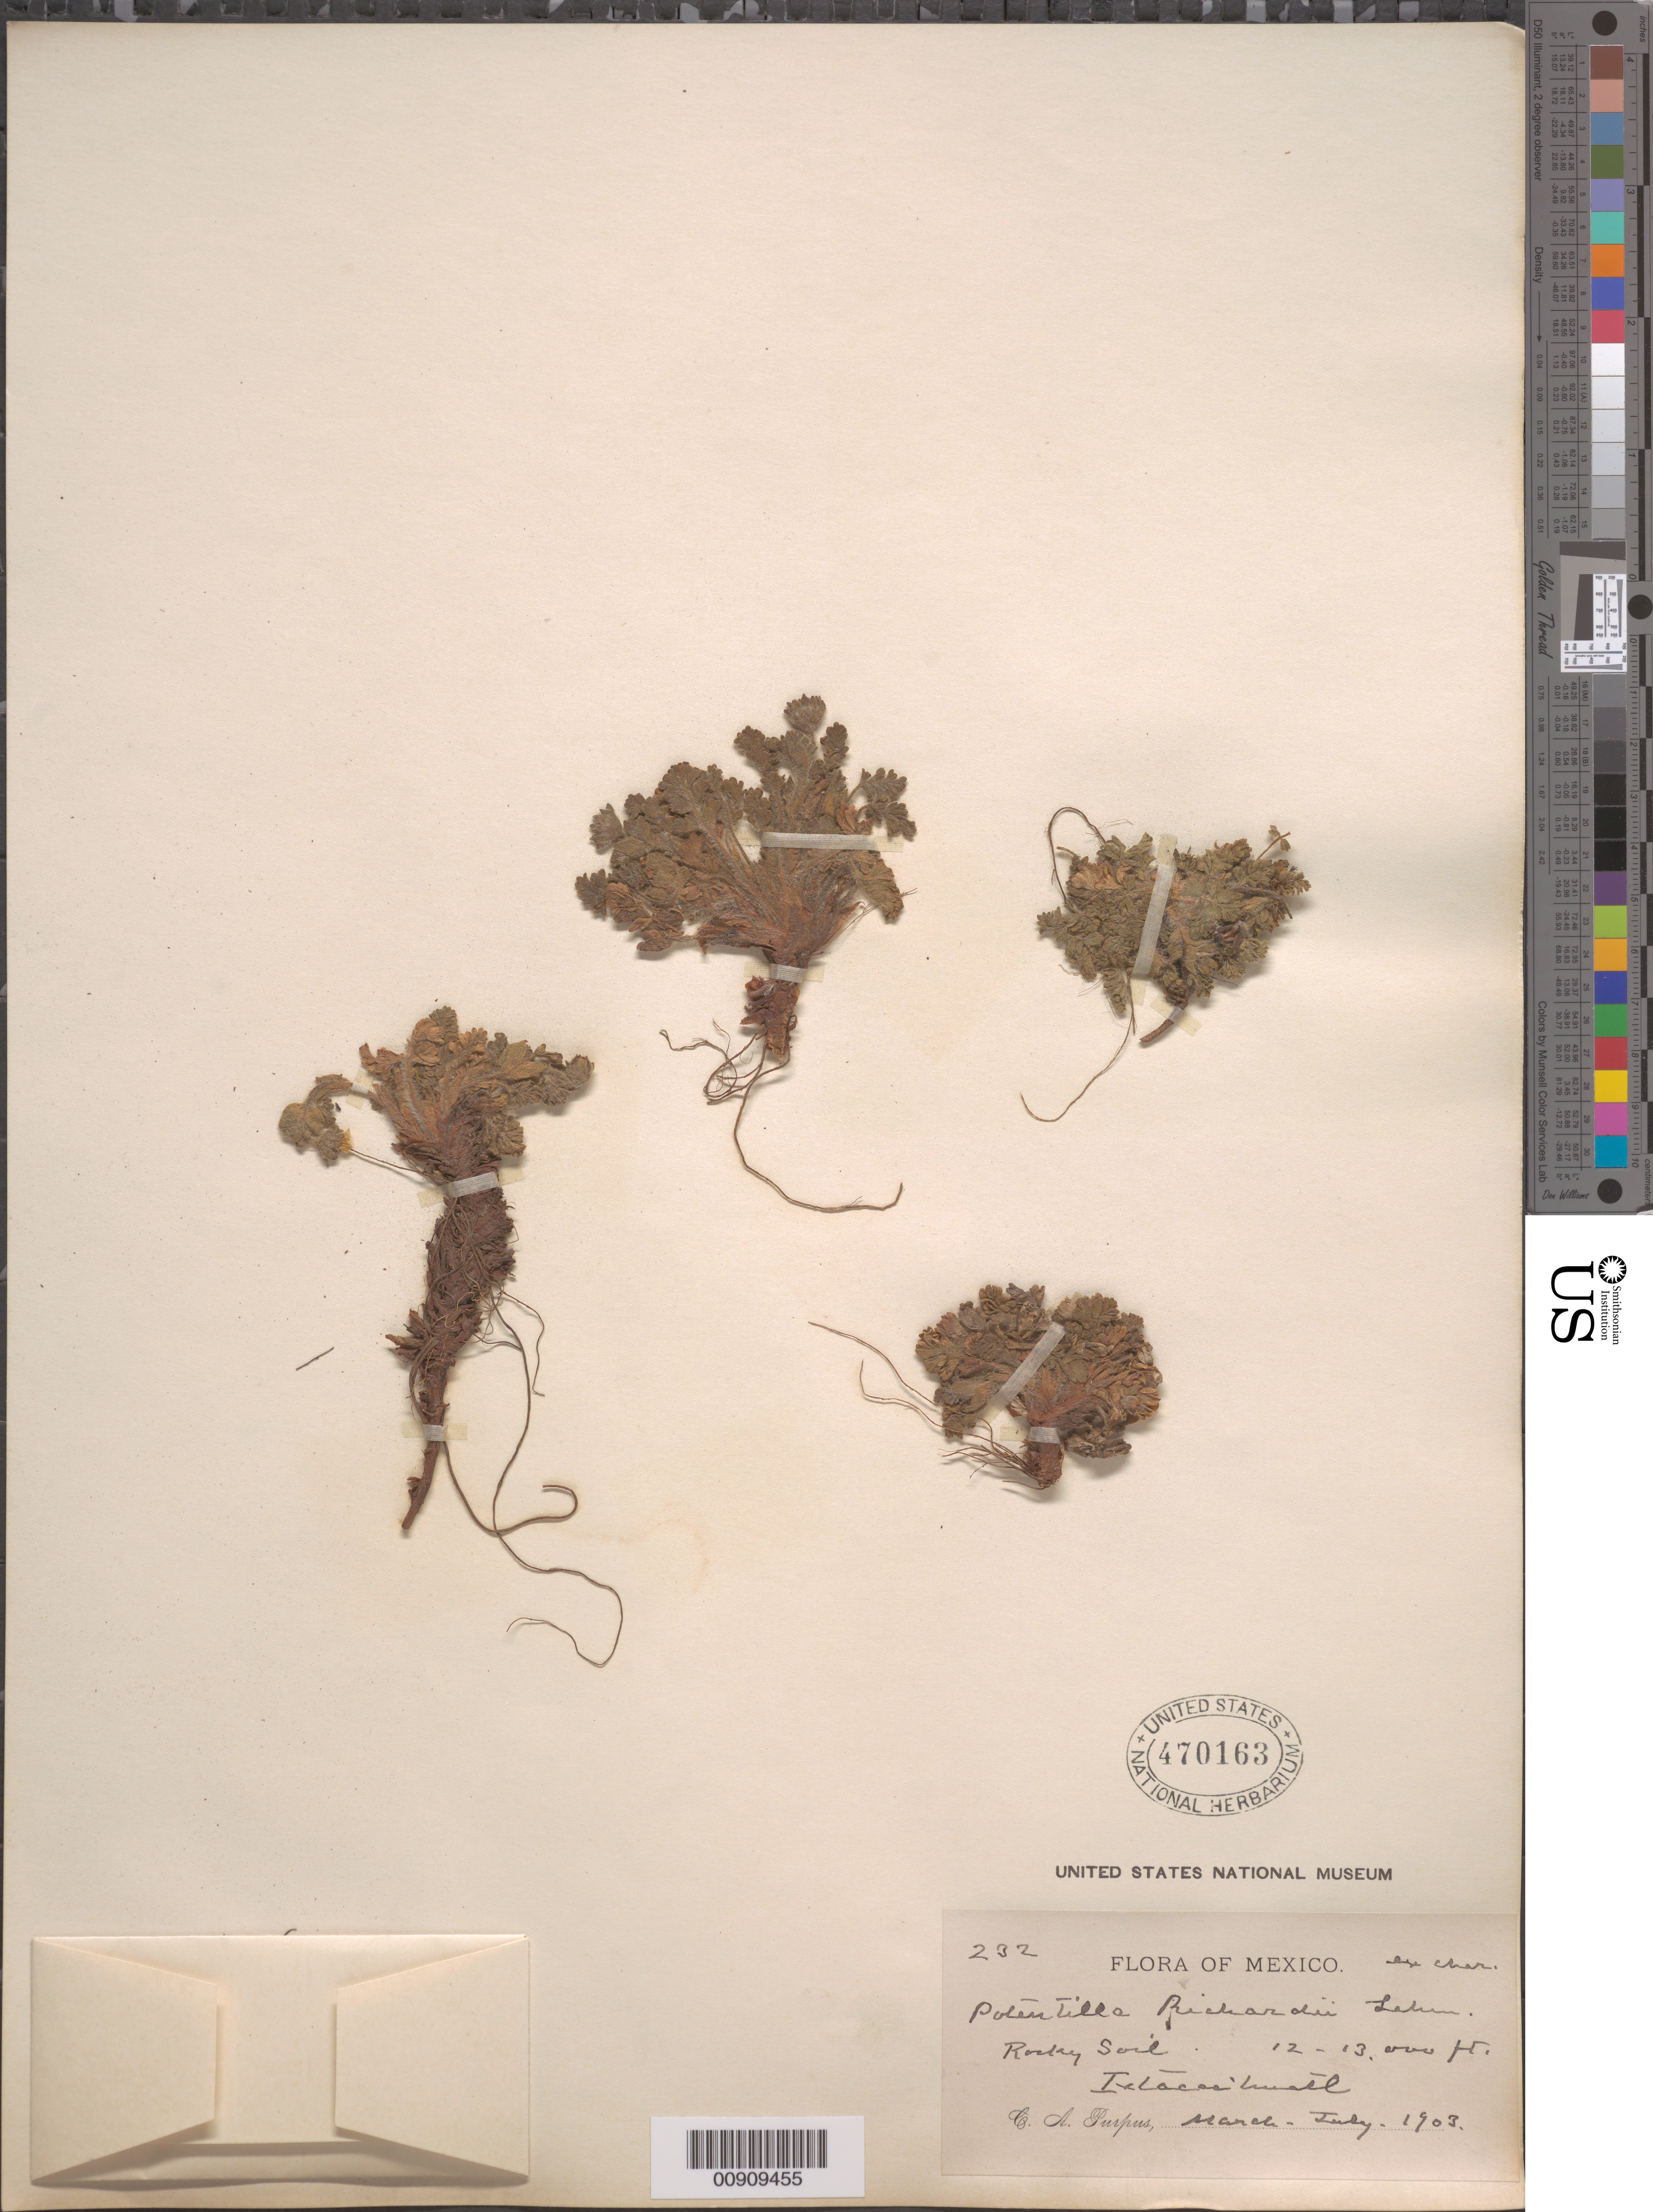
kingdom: Plantae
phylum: Tracheophyta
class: Magnoliopsida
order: Rosales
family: Rosaceae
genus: Potentilla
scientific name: Potentilla richardii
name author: Lehm.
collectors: C. A. Purpus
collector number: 232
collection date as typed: Mar 1903 to -- Jul 1903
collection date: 1903-03/1903-07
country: Mexico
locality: Ixtaccihuatl.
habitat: Rocky soil.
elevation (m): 3658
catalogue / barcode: US 470163